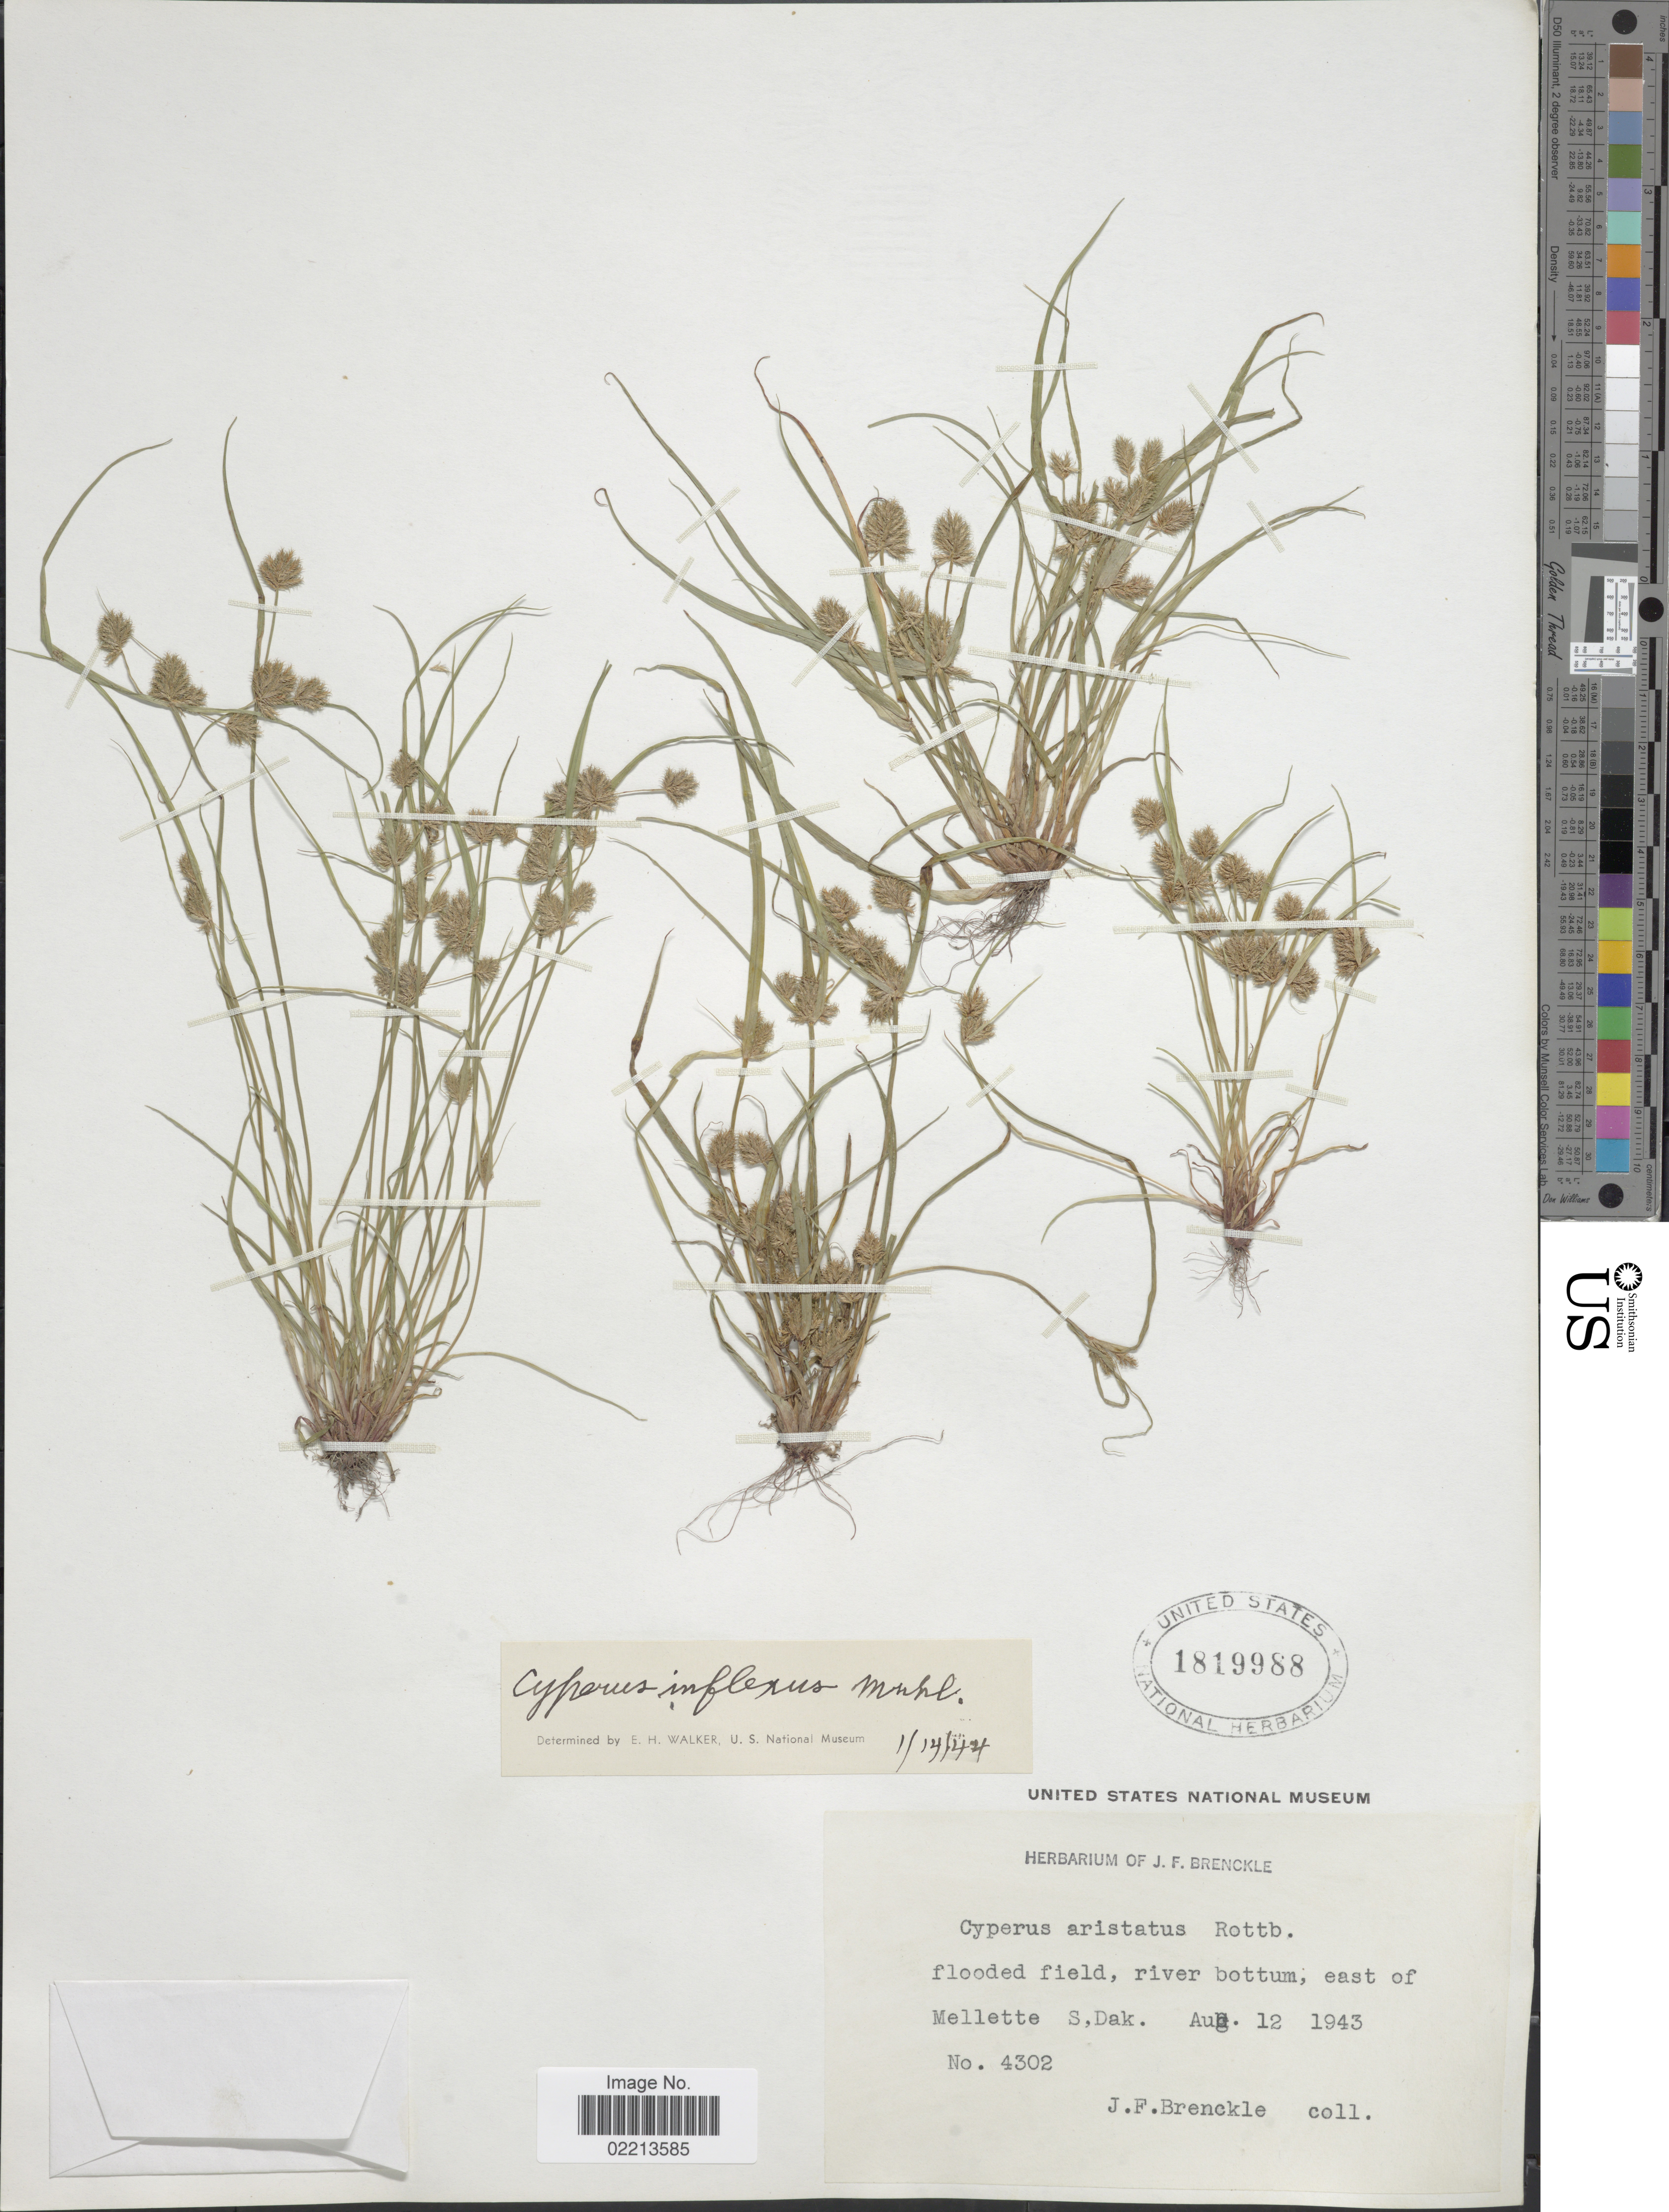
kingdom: Plantae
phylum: Tracheophyta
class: Liliopsida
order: Poales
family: Cyperaceae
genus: Cyperus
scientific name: Cyperus squarrosus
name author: L.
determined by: Strong, Mark T., (BOT), Smithsonian Institution - National Museum of Natural History (UNITED STATES)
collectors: J. Brenckle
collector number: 4302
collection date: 1943-08-12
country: United States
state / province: South Dakota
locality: East of Mellette S. Dak.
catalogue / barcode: US 1819988